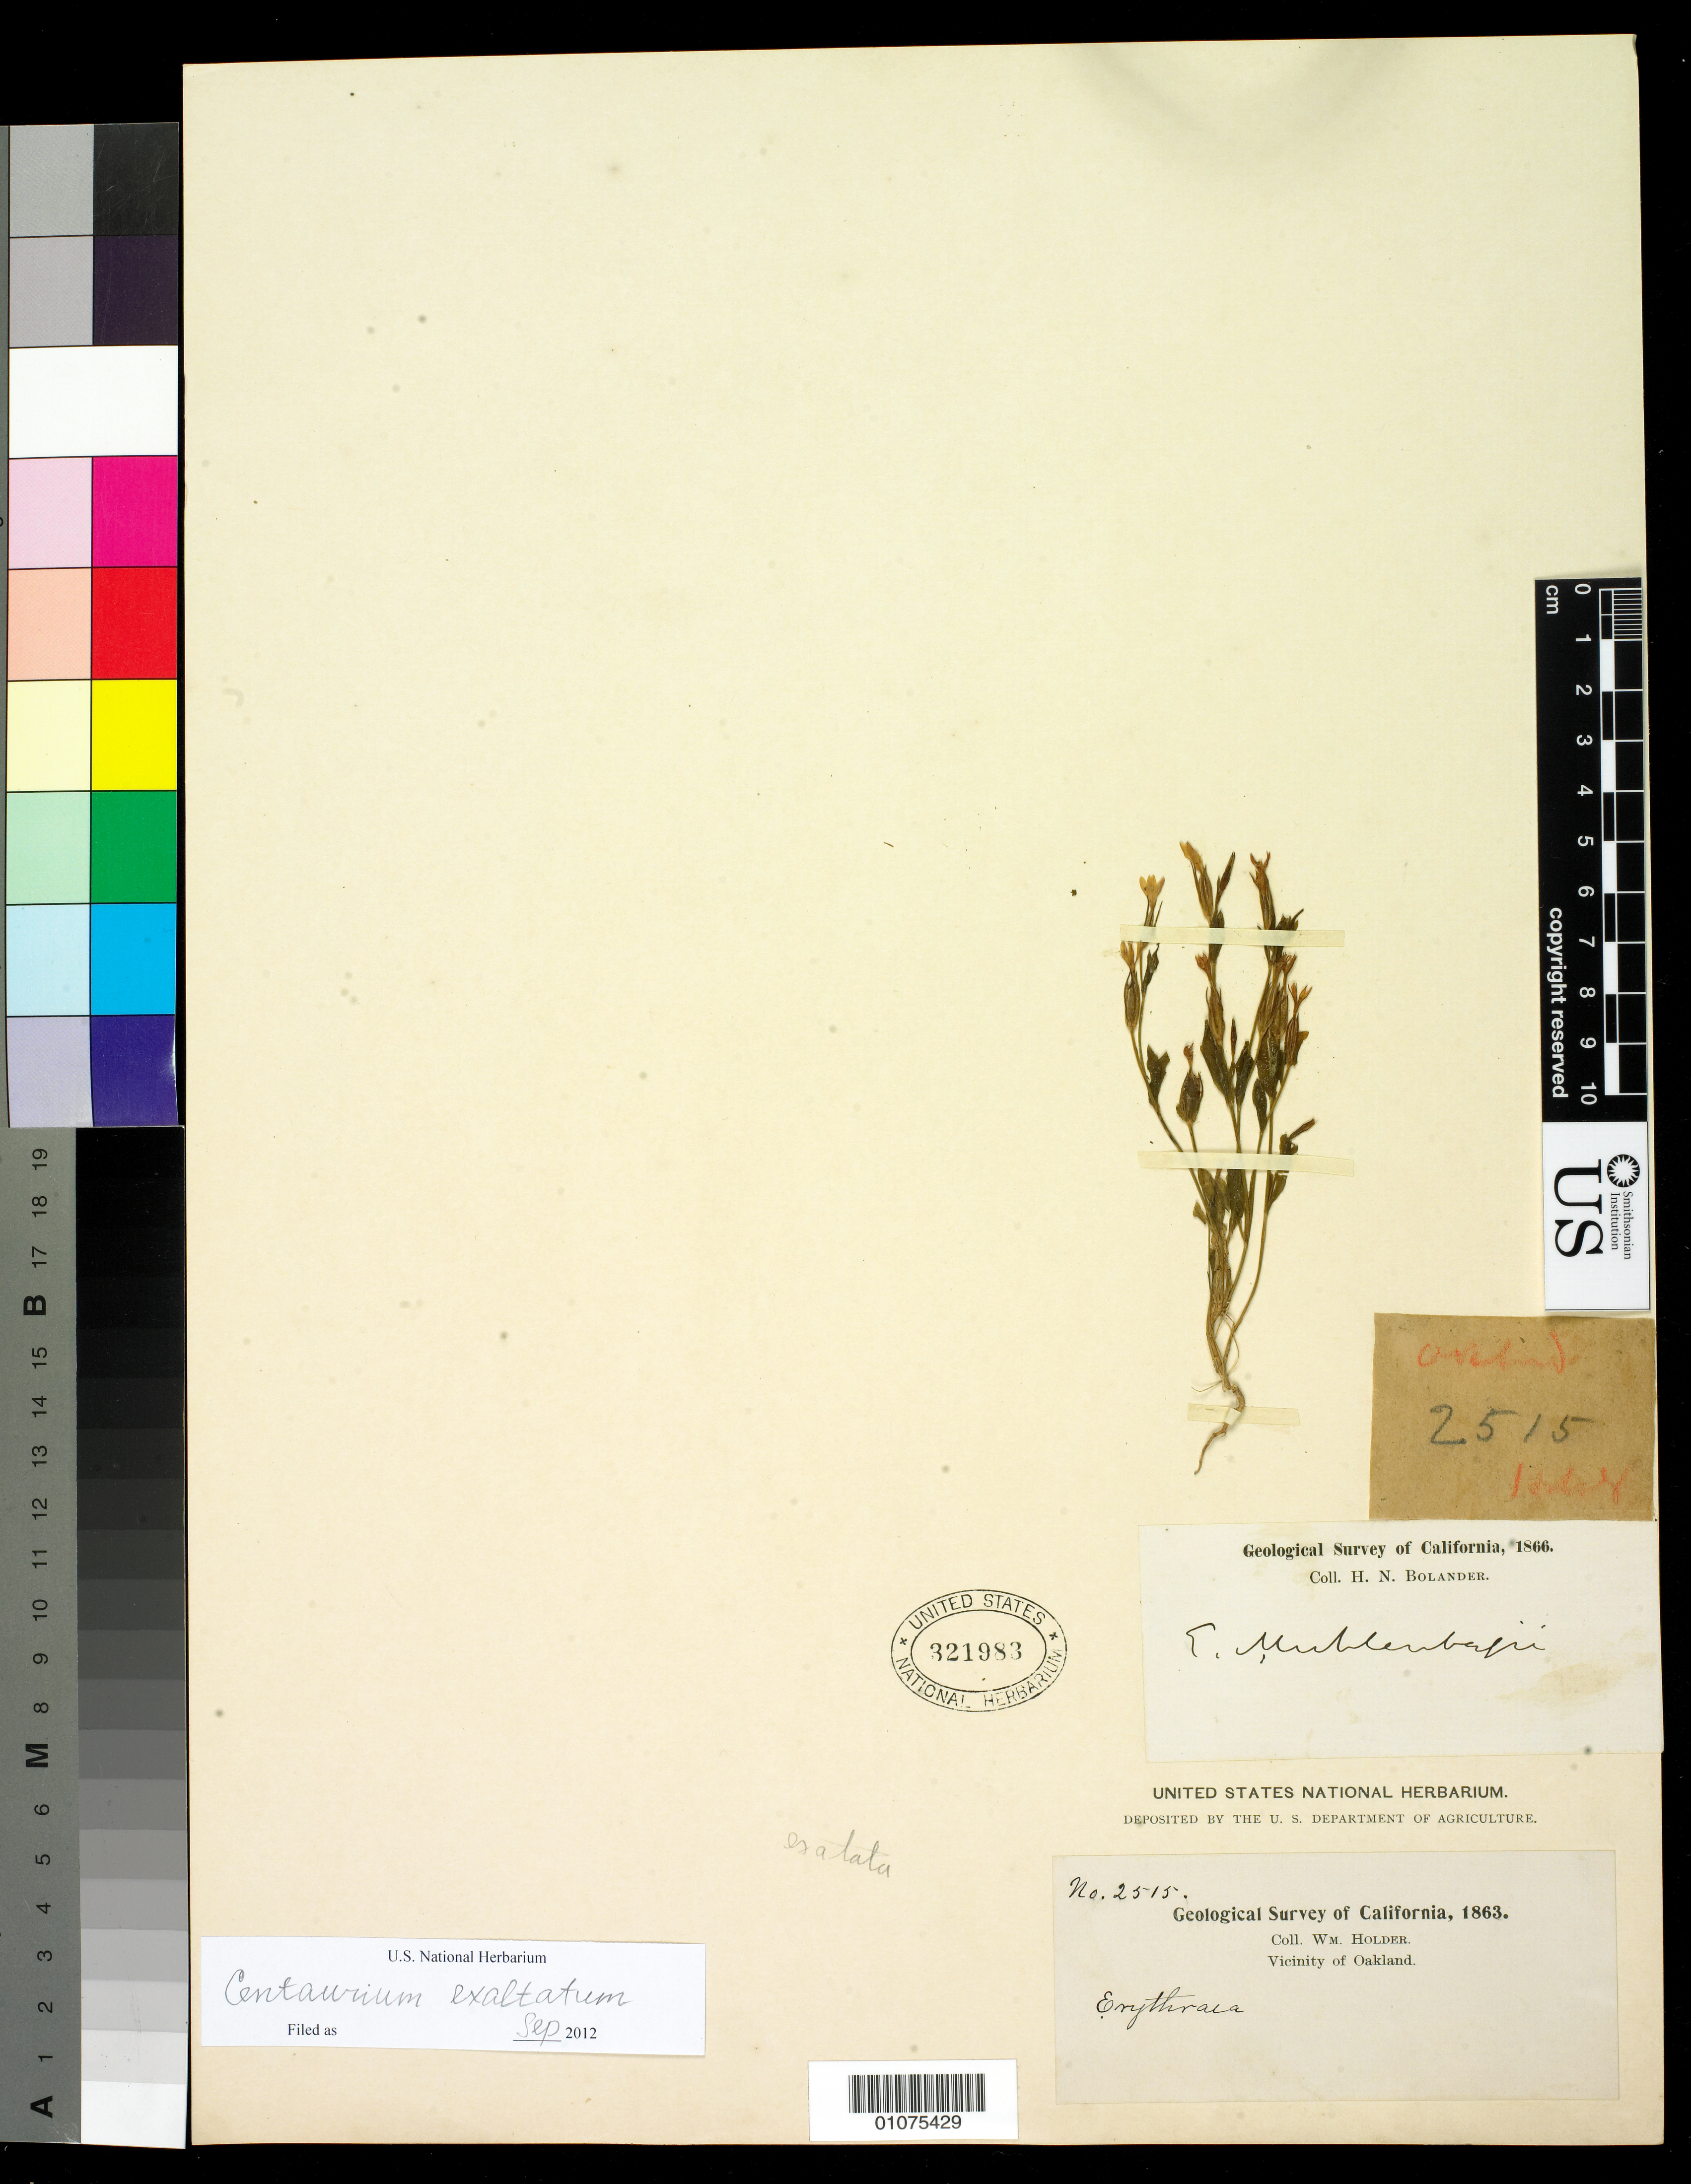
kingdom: Plantae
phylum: Tracheophyta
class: Magnoliopsida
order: Gentianales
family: Gentianaceae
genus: Centaurium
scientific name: Centaurium exaltatum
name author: (Griseb.) W. Wight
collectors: H. Bolander & W. Holder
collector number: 2515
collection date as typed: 1863 to -- --- 1866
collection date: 1863/1866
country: United States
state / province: California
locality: Vicinity of Okland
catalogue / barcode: US 321983